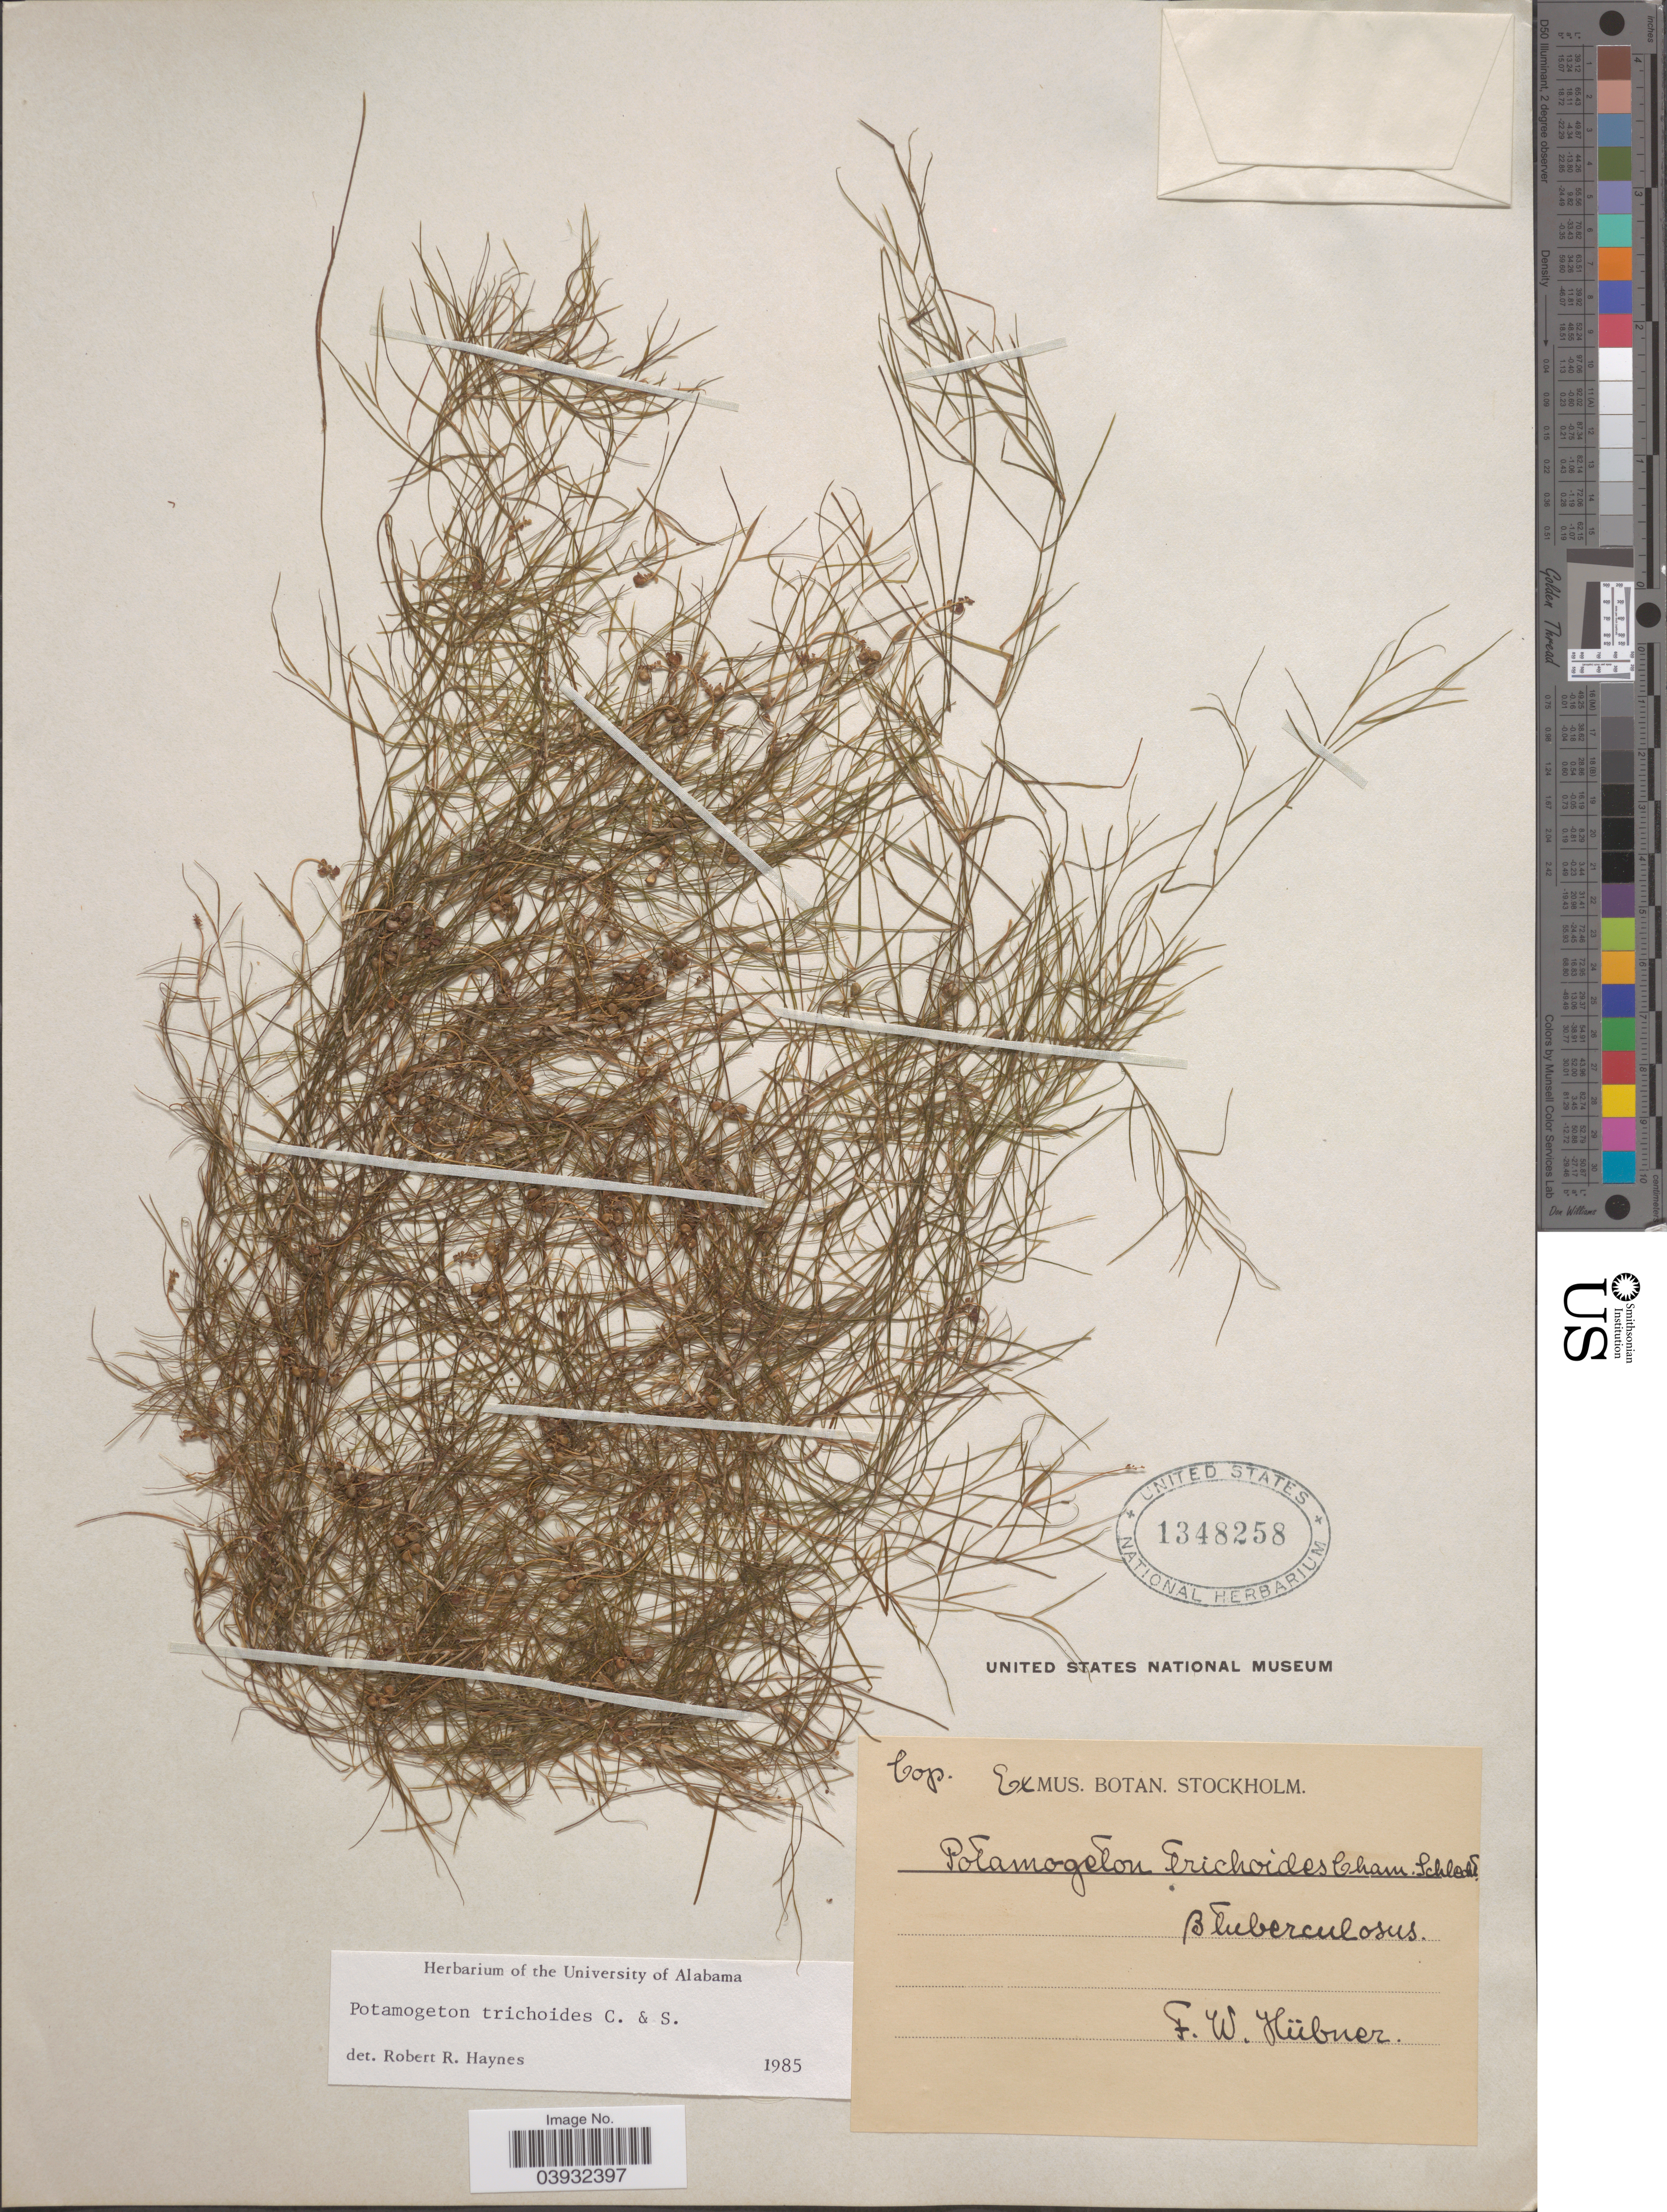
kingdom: Plantae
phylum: Tracheophyta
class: Liliopsida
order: Alismatales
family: Potamogetonaceae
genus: Potamogeton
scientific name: Potamogeton trichoides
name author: Cham. & Schltdl.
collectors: F. Hübner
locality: Bluberculosus.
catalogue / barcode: US 1348258